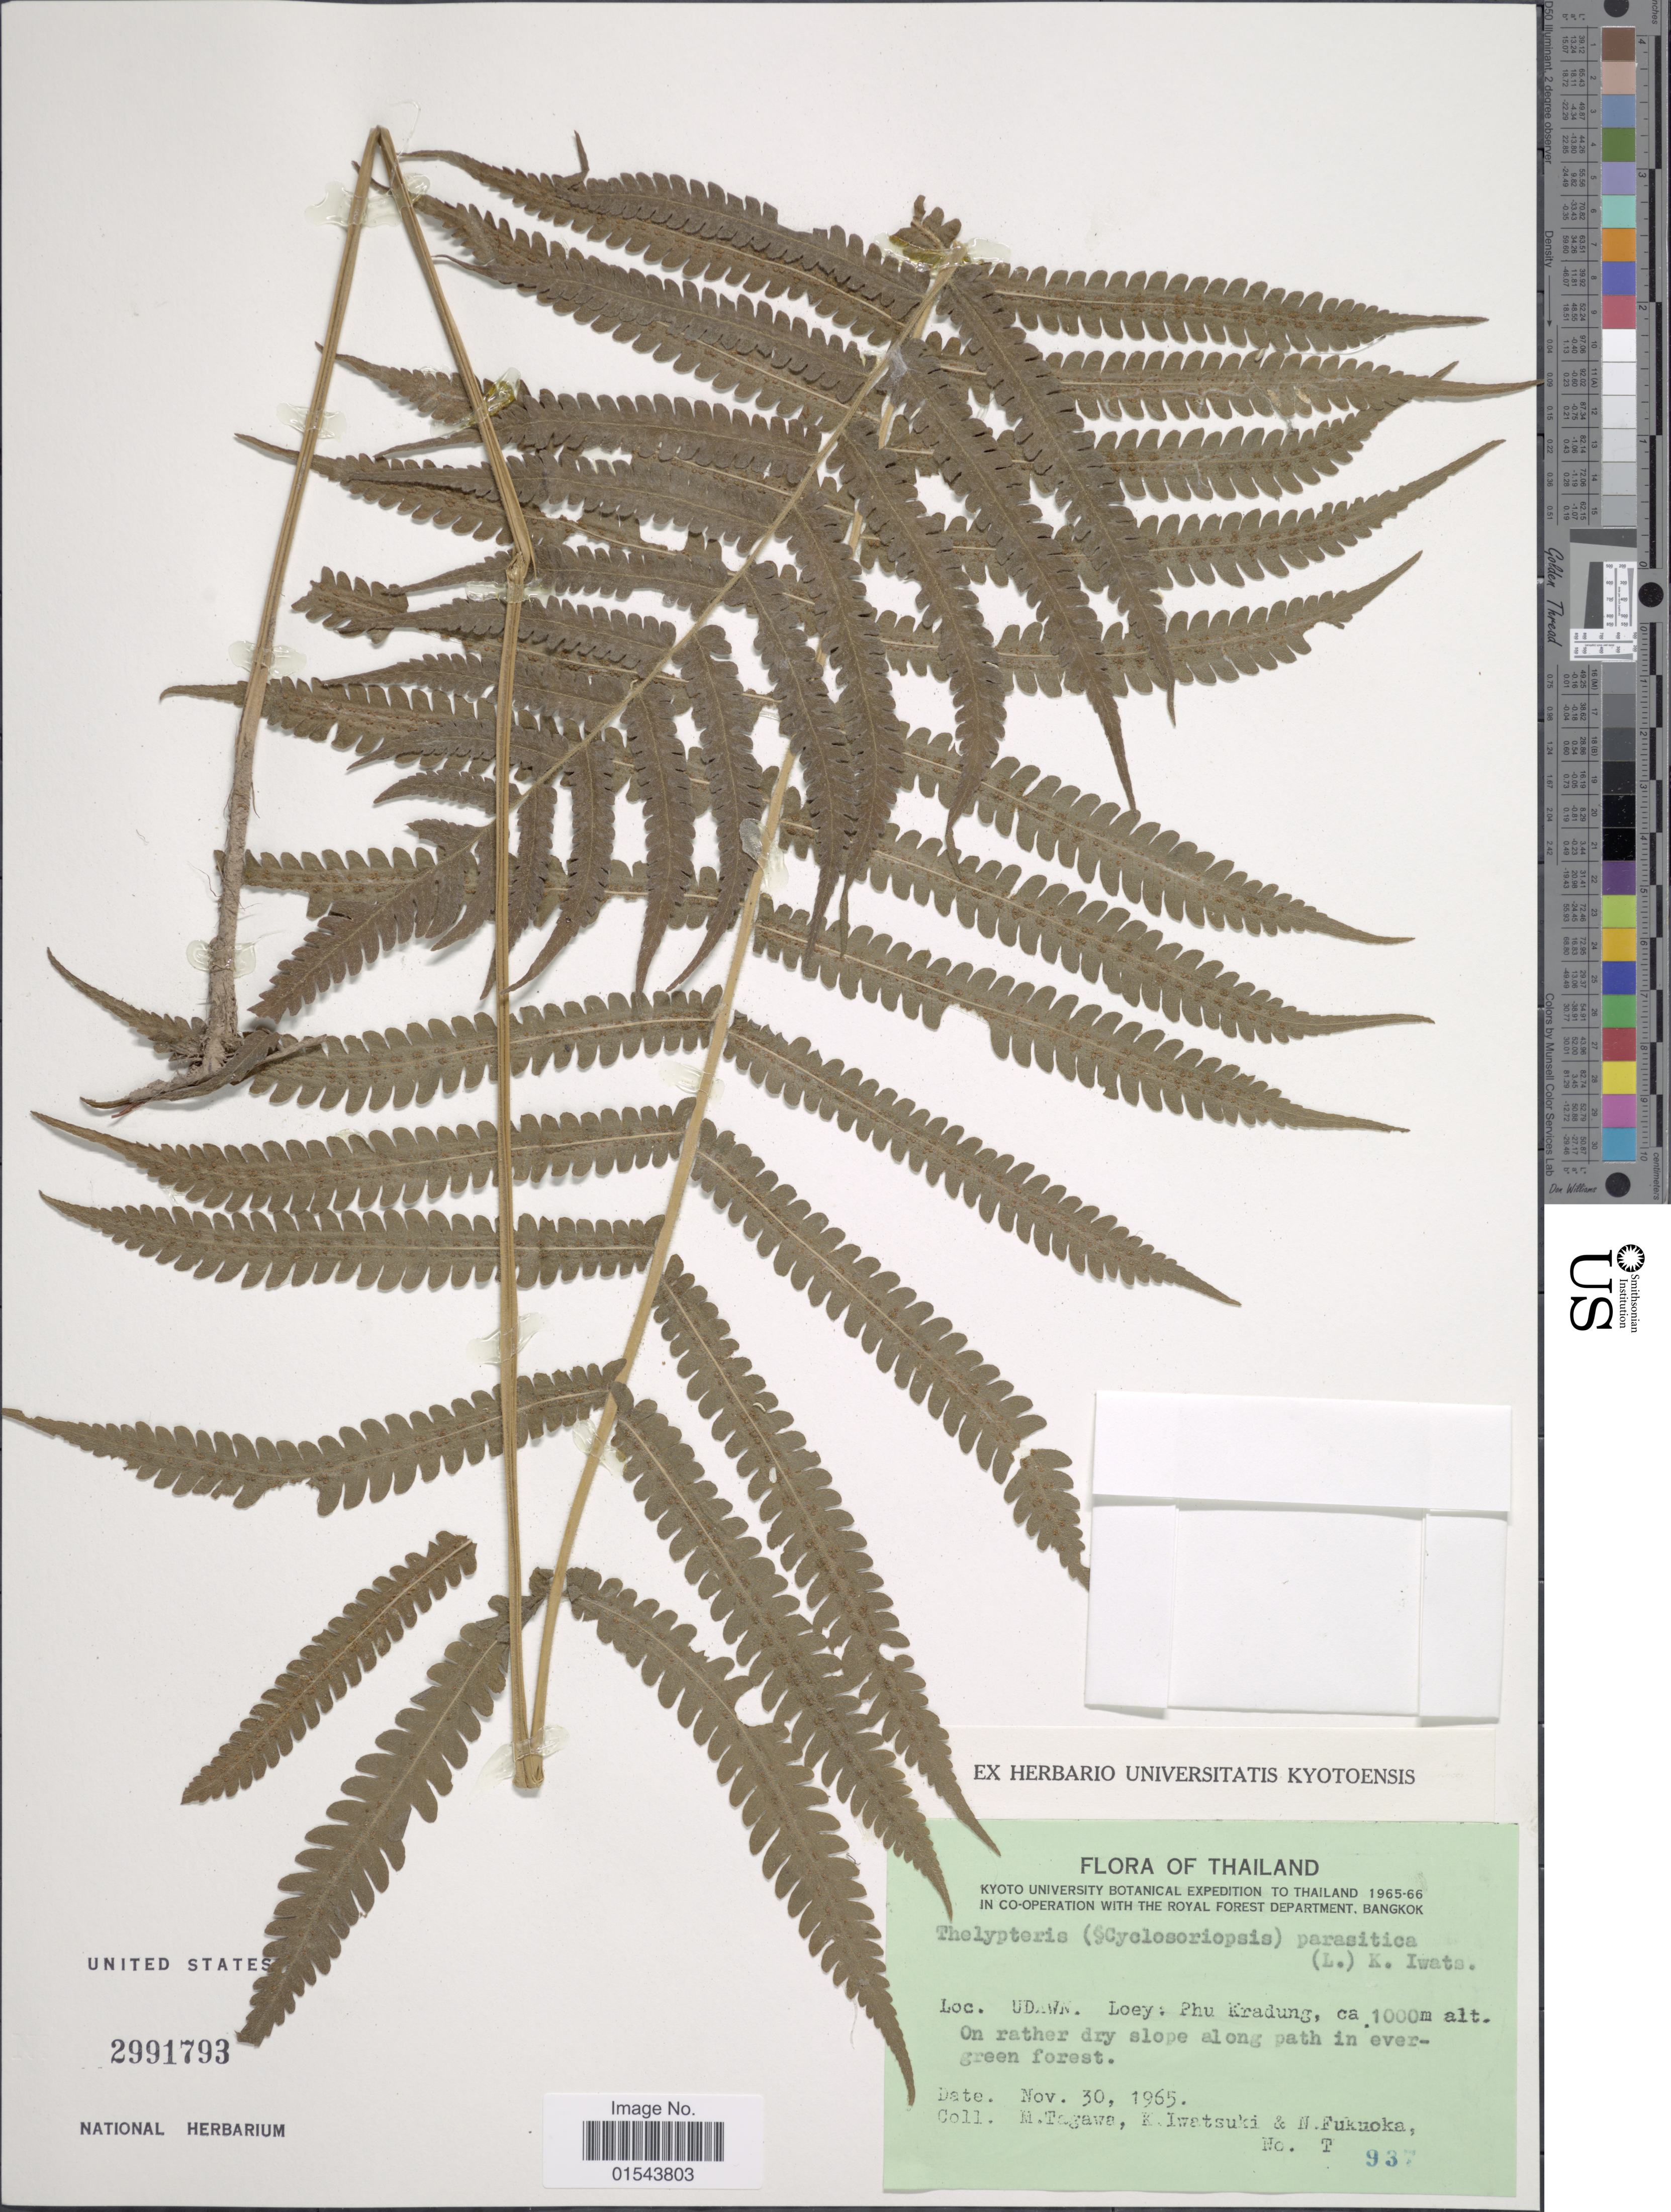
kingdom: Plantae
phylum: Tracheophyta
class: Polypodiopsida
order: Polypodiales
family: Thelypteridaceae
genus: Christella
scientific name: Christella parasitica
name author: (L.) H. Lév.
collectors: M. Tagawa, K. Iwatsuki & N. Fukuoka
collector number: T 937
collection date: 1965-11-30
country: Thailand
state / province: Loei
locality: Udawn: Loey: Phu Kradung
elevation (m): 1000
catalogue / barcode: US 2991793